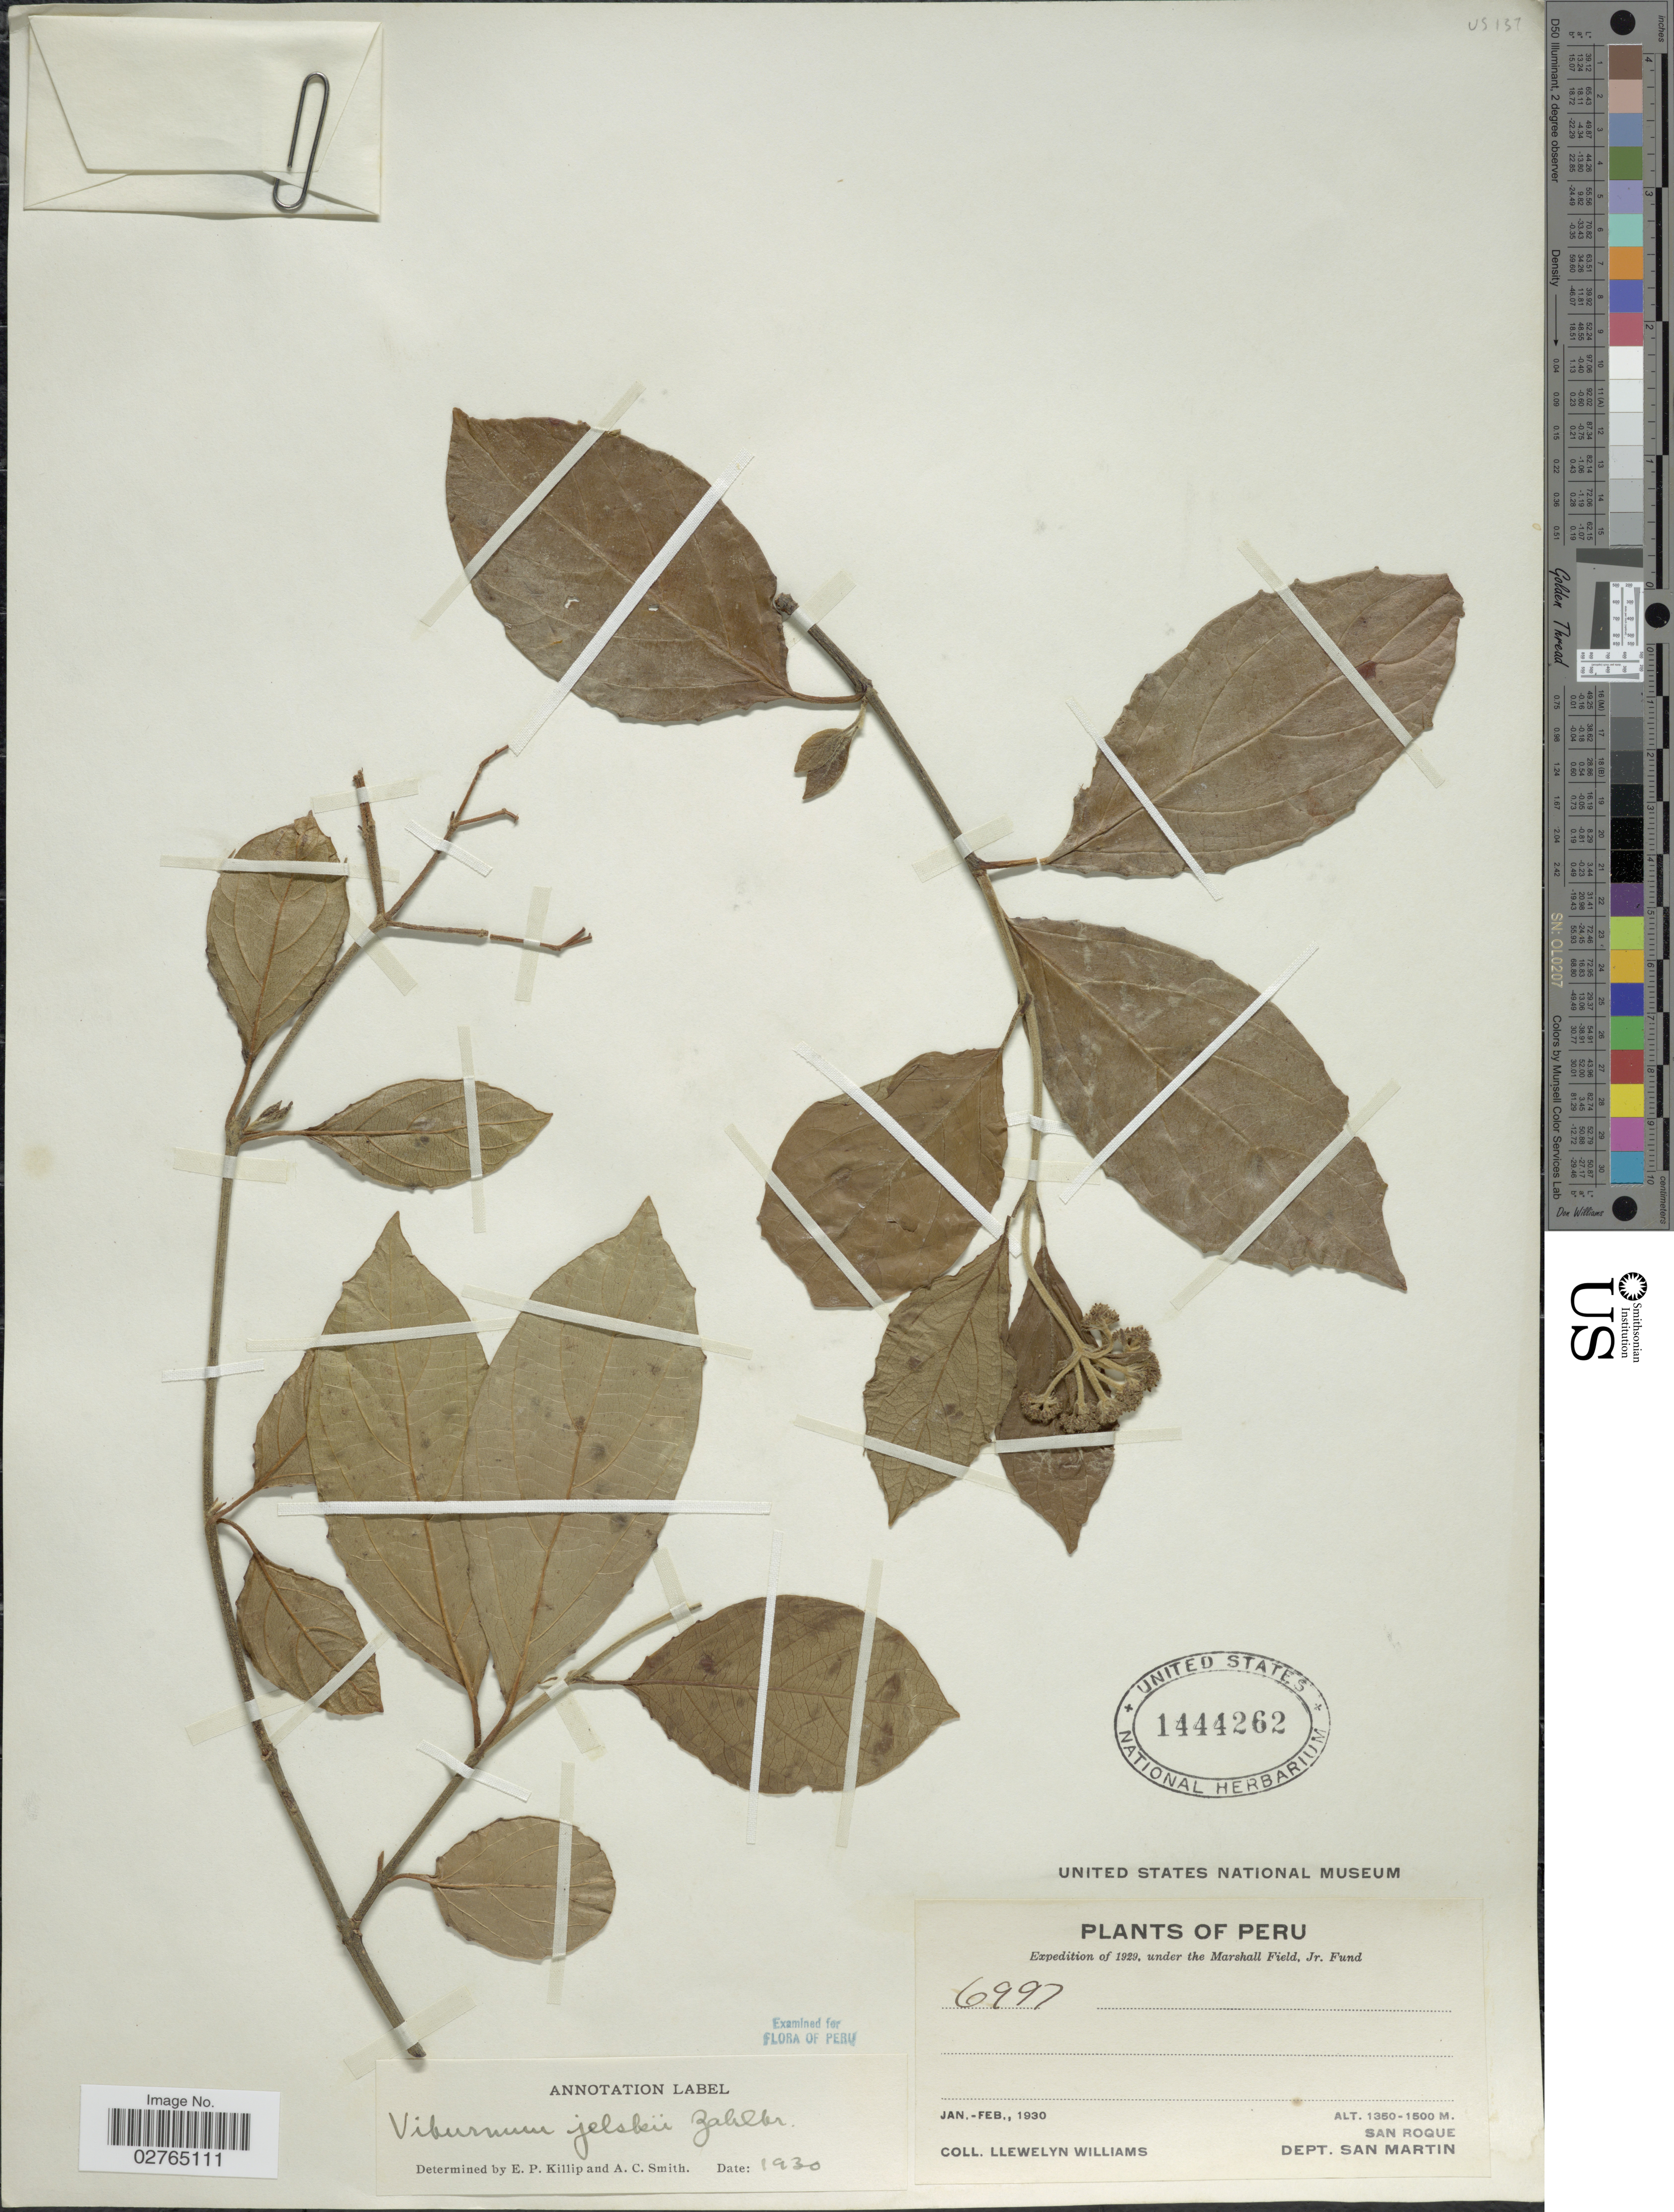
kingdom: Plantae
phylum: Tracheophyta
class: Magnoliopsida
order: Dipsacales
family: Viburnaceae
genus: Viburnum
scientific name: Viburnum jelskii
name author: Zahlbr.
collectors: Ll. Williams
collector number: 6997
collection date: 1930-01/1930-02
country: Peru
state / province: San Martín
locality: San Roque. Dept. San Martin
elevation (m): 1350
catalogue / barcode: US 1444262